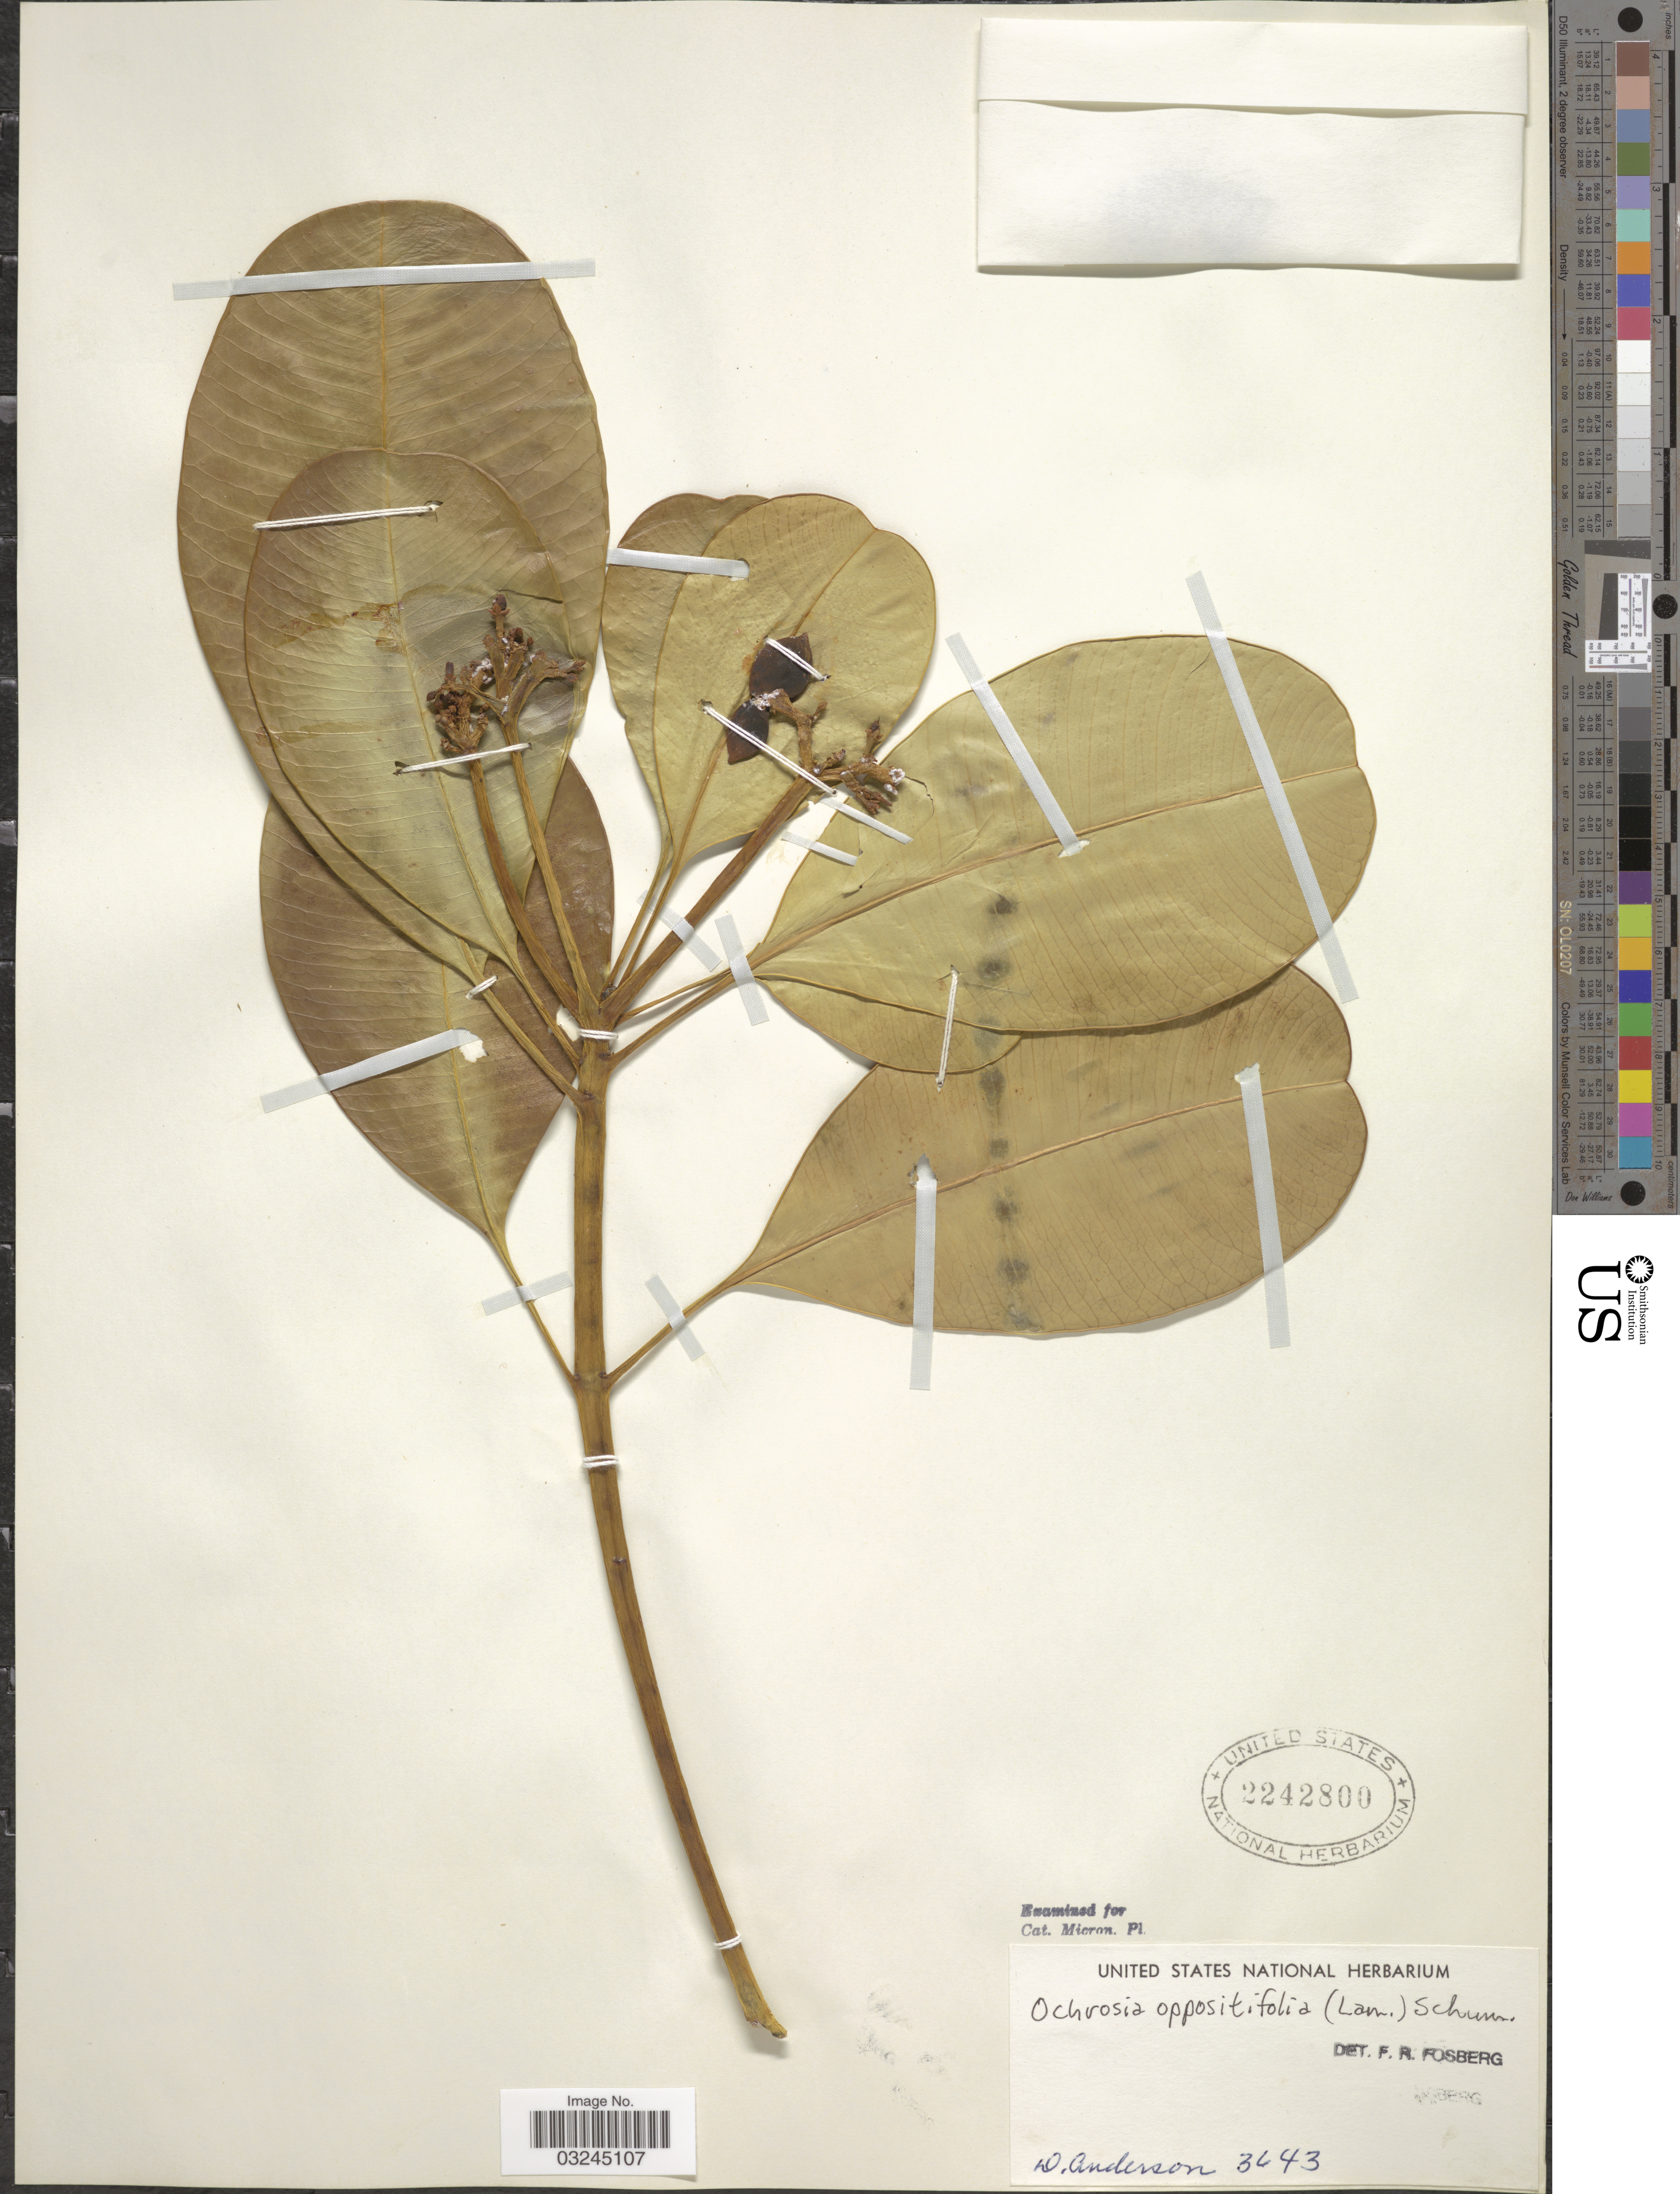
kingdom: Plantae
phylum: Tracheophyta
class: Magnoliopsida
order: Gentianales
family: Apocynaceae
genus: Ochrosia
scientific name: Ochrosia oppositifolia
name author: (Lam.) K. Schum.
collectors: D. Anderson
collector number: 3643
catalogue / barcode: US 2242800